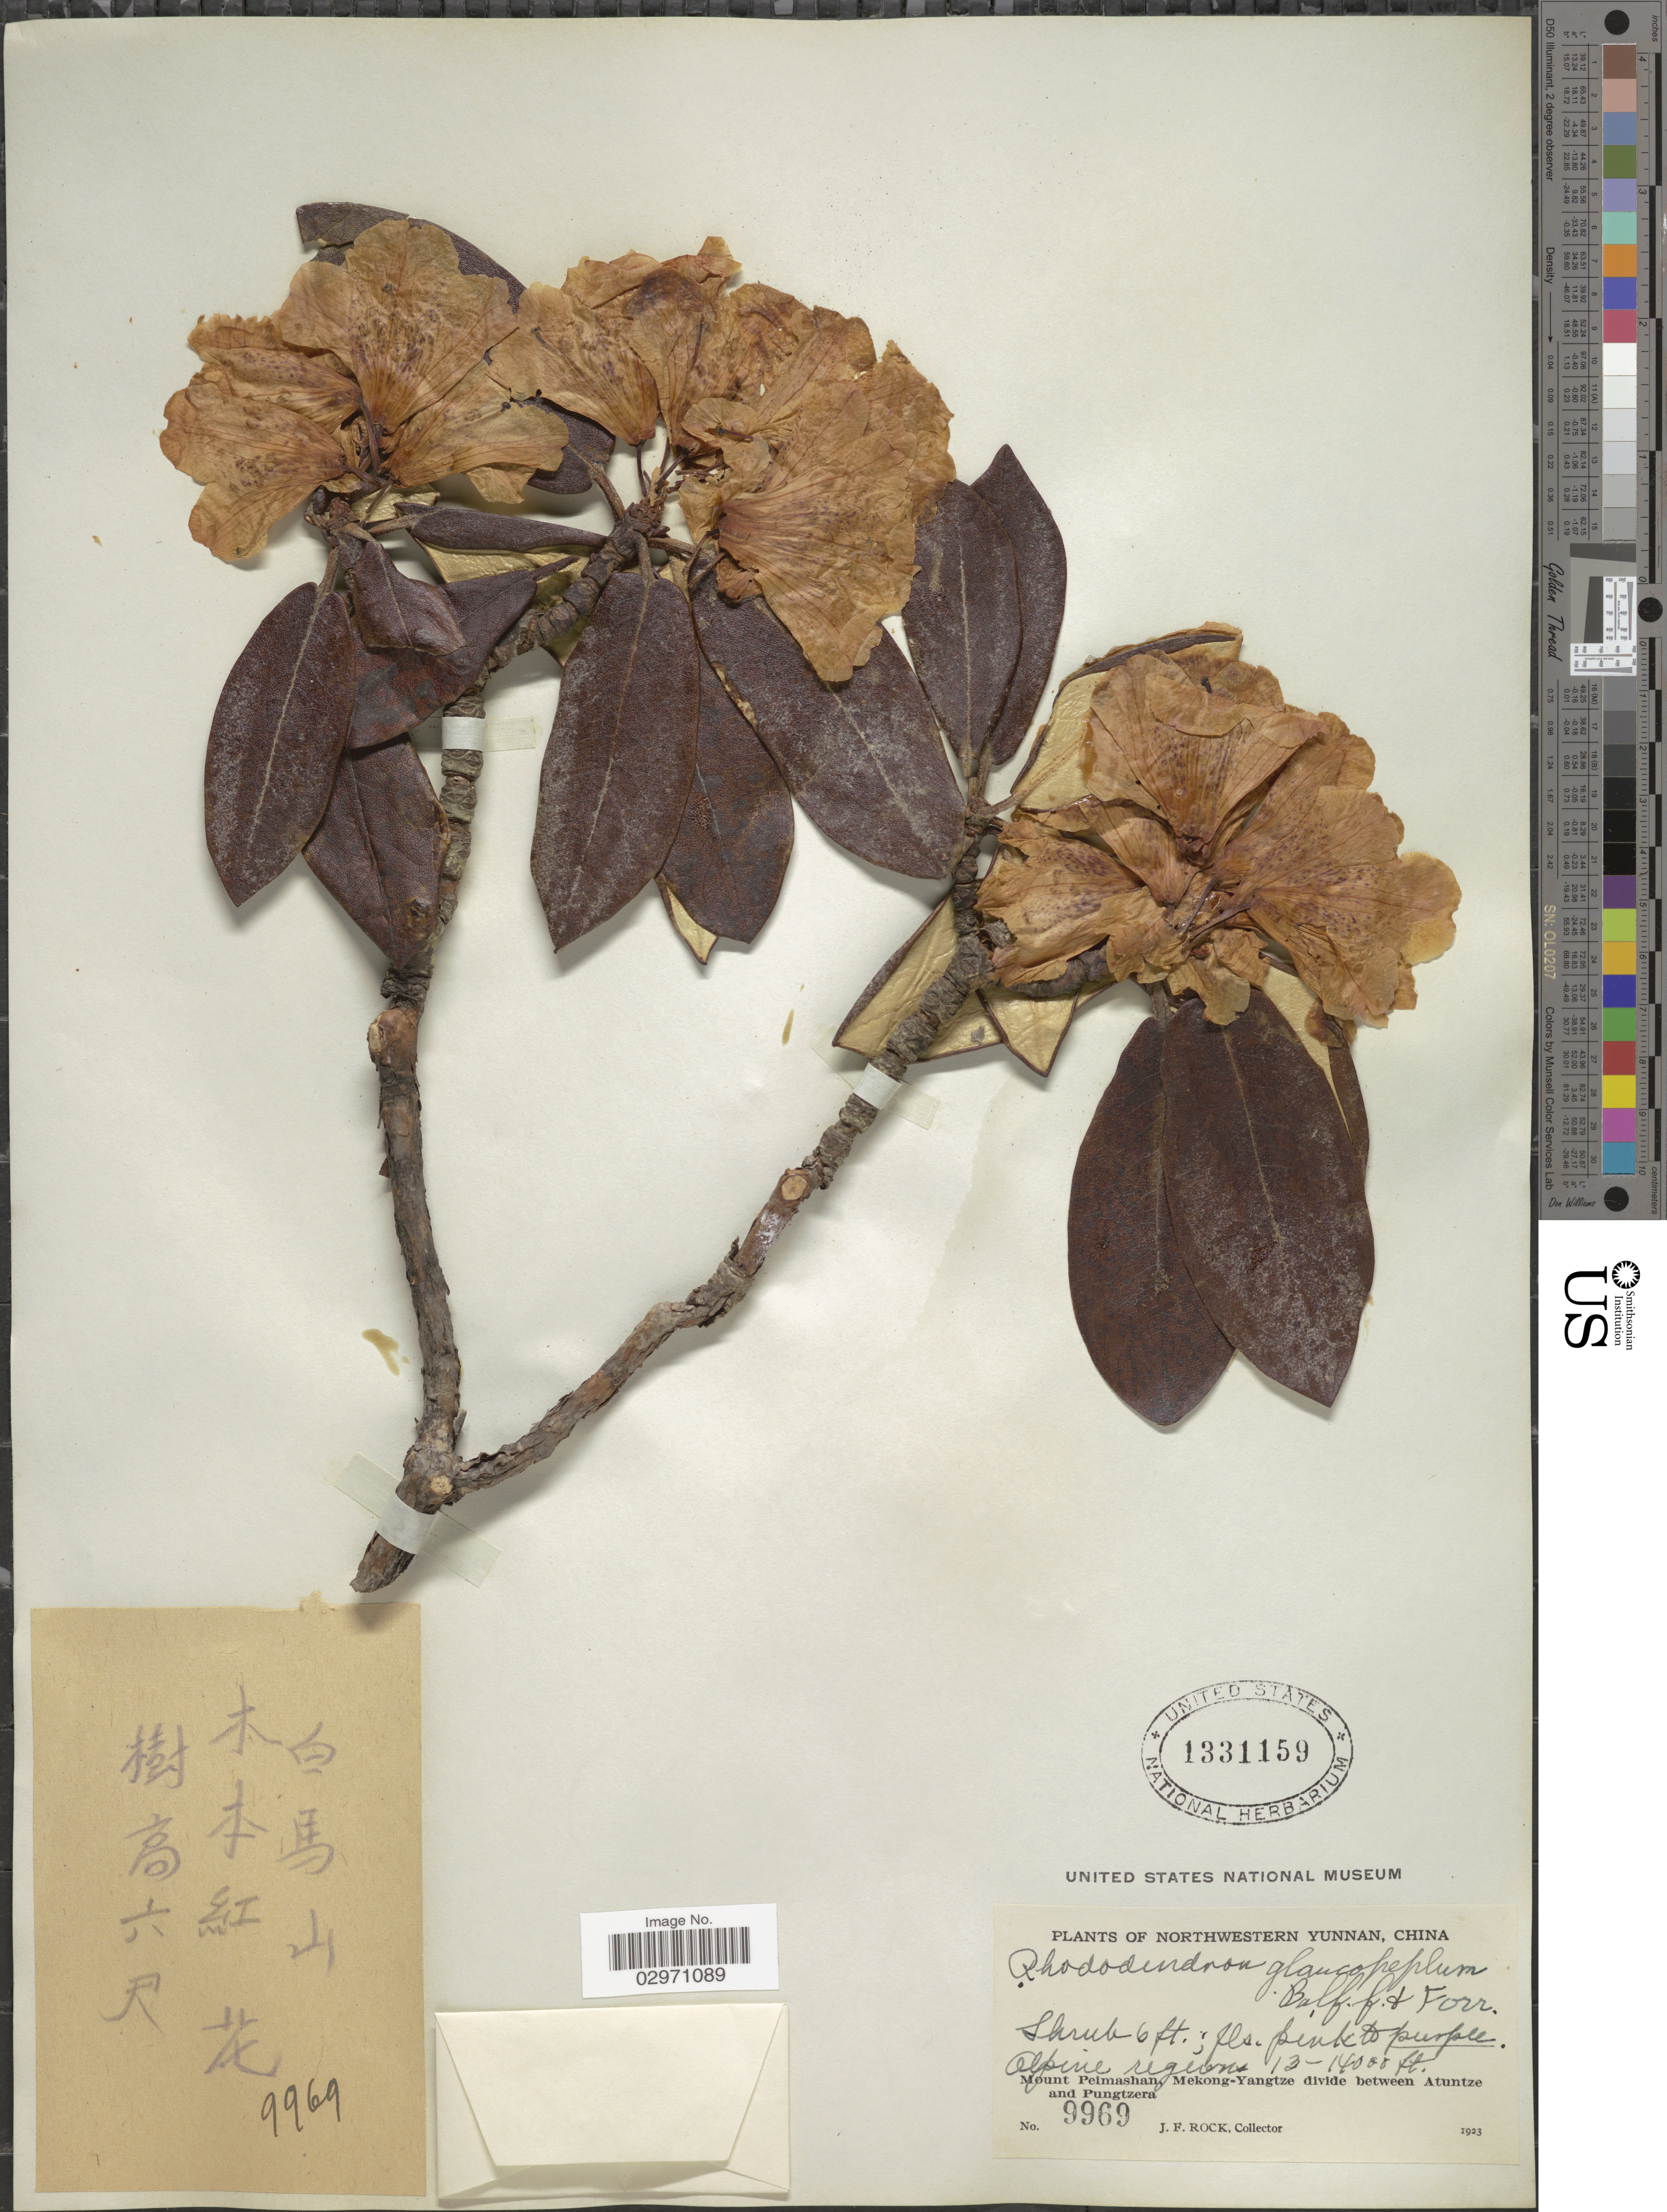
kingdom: Plantae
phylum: Tracheophyta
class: Magnoliopsida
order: Ericales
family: Ericaceae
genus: Rhododendron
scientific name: Rhododendron glaucopeplum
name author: Balf. f. & Forrest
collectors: J. Rock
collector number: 9969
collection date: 1923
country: China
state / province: Yunnan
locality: Northwestern Yunnan. Alpine regions. Mount Peimashan Mekong-Yangtze divide between Atuntze and Pungtzera.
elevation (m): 3962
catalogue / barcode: US 1331159